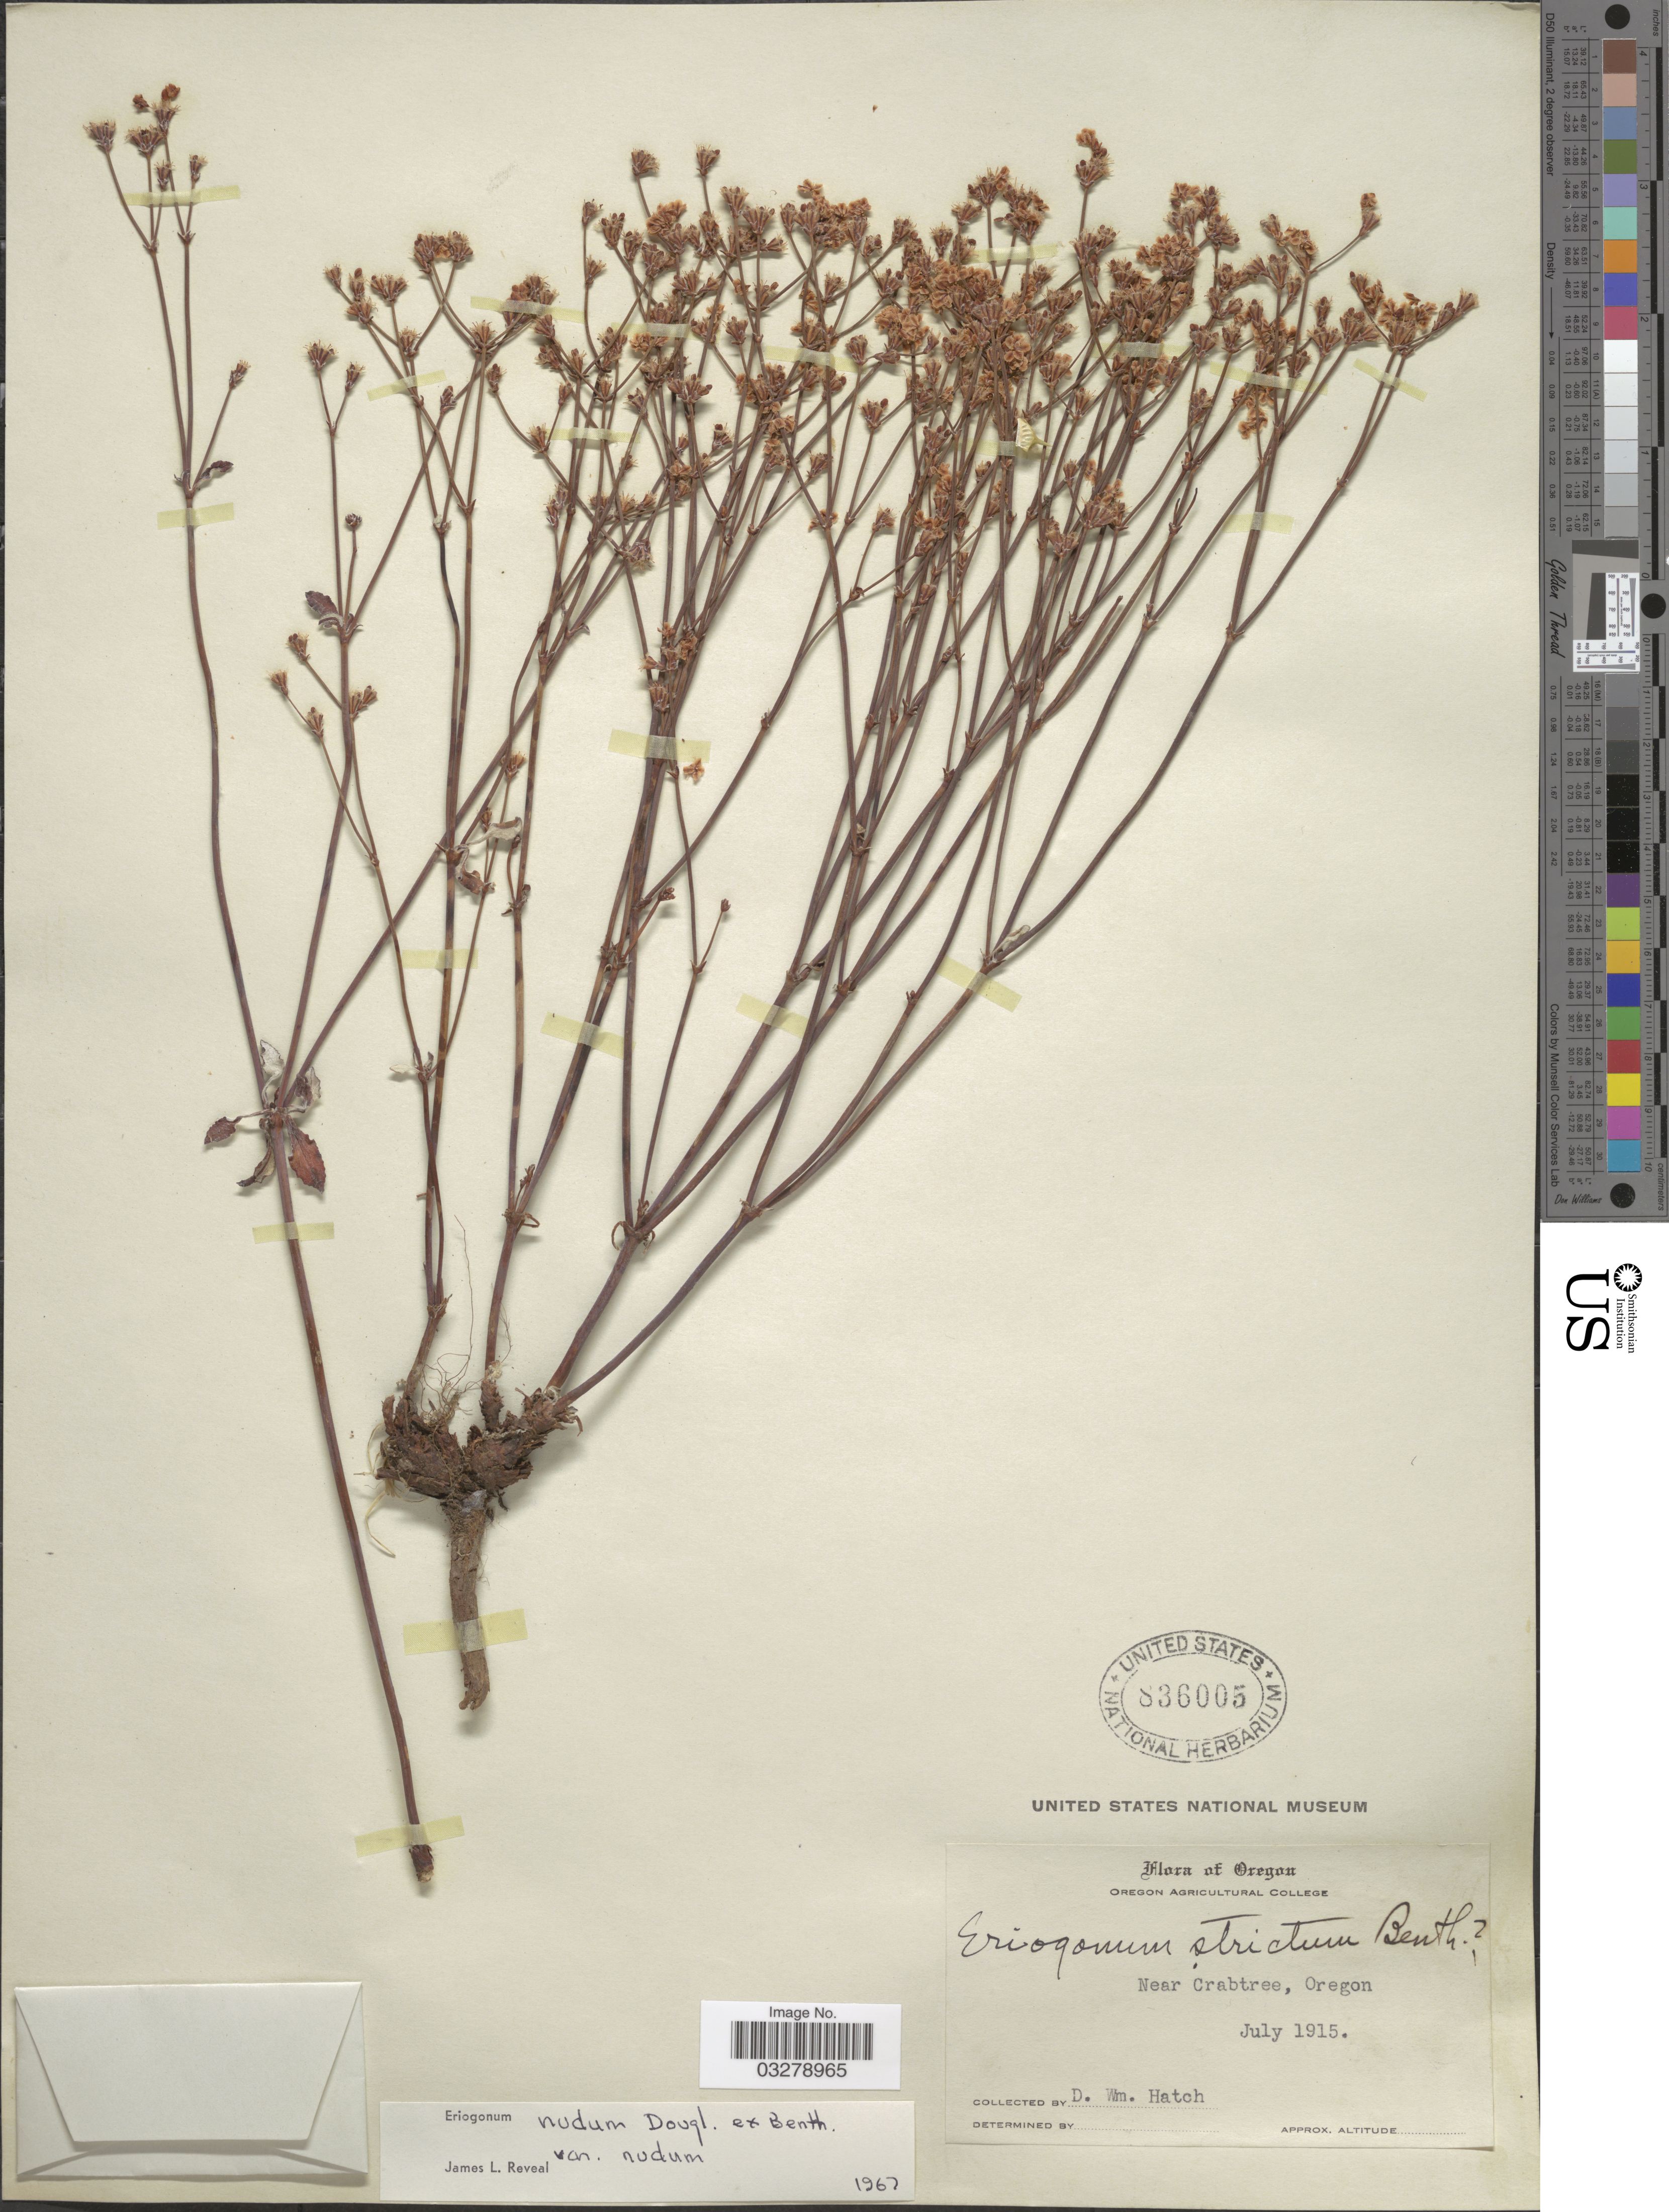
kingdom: Plantae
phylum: Tracheophyta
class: Magnoliopsida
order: Caryophyllales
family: Polygonaceae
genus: Eriogonum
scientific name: Eriogonum nudum var. nudum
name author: Douglas ex Benth.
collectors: D. Hatch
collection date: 1915-07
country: United States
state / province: Oregon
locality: Near Crabtree.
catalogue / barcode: US 836005